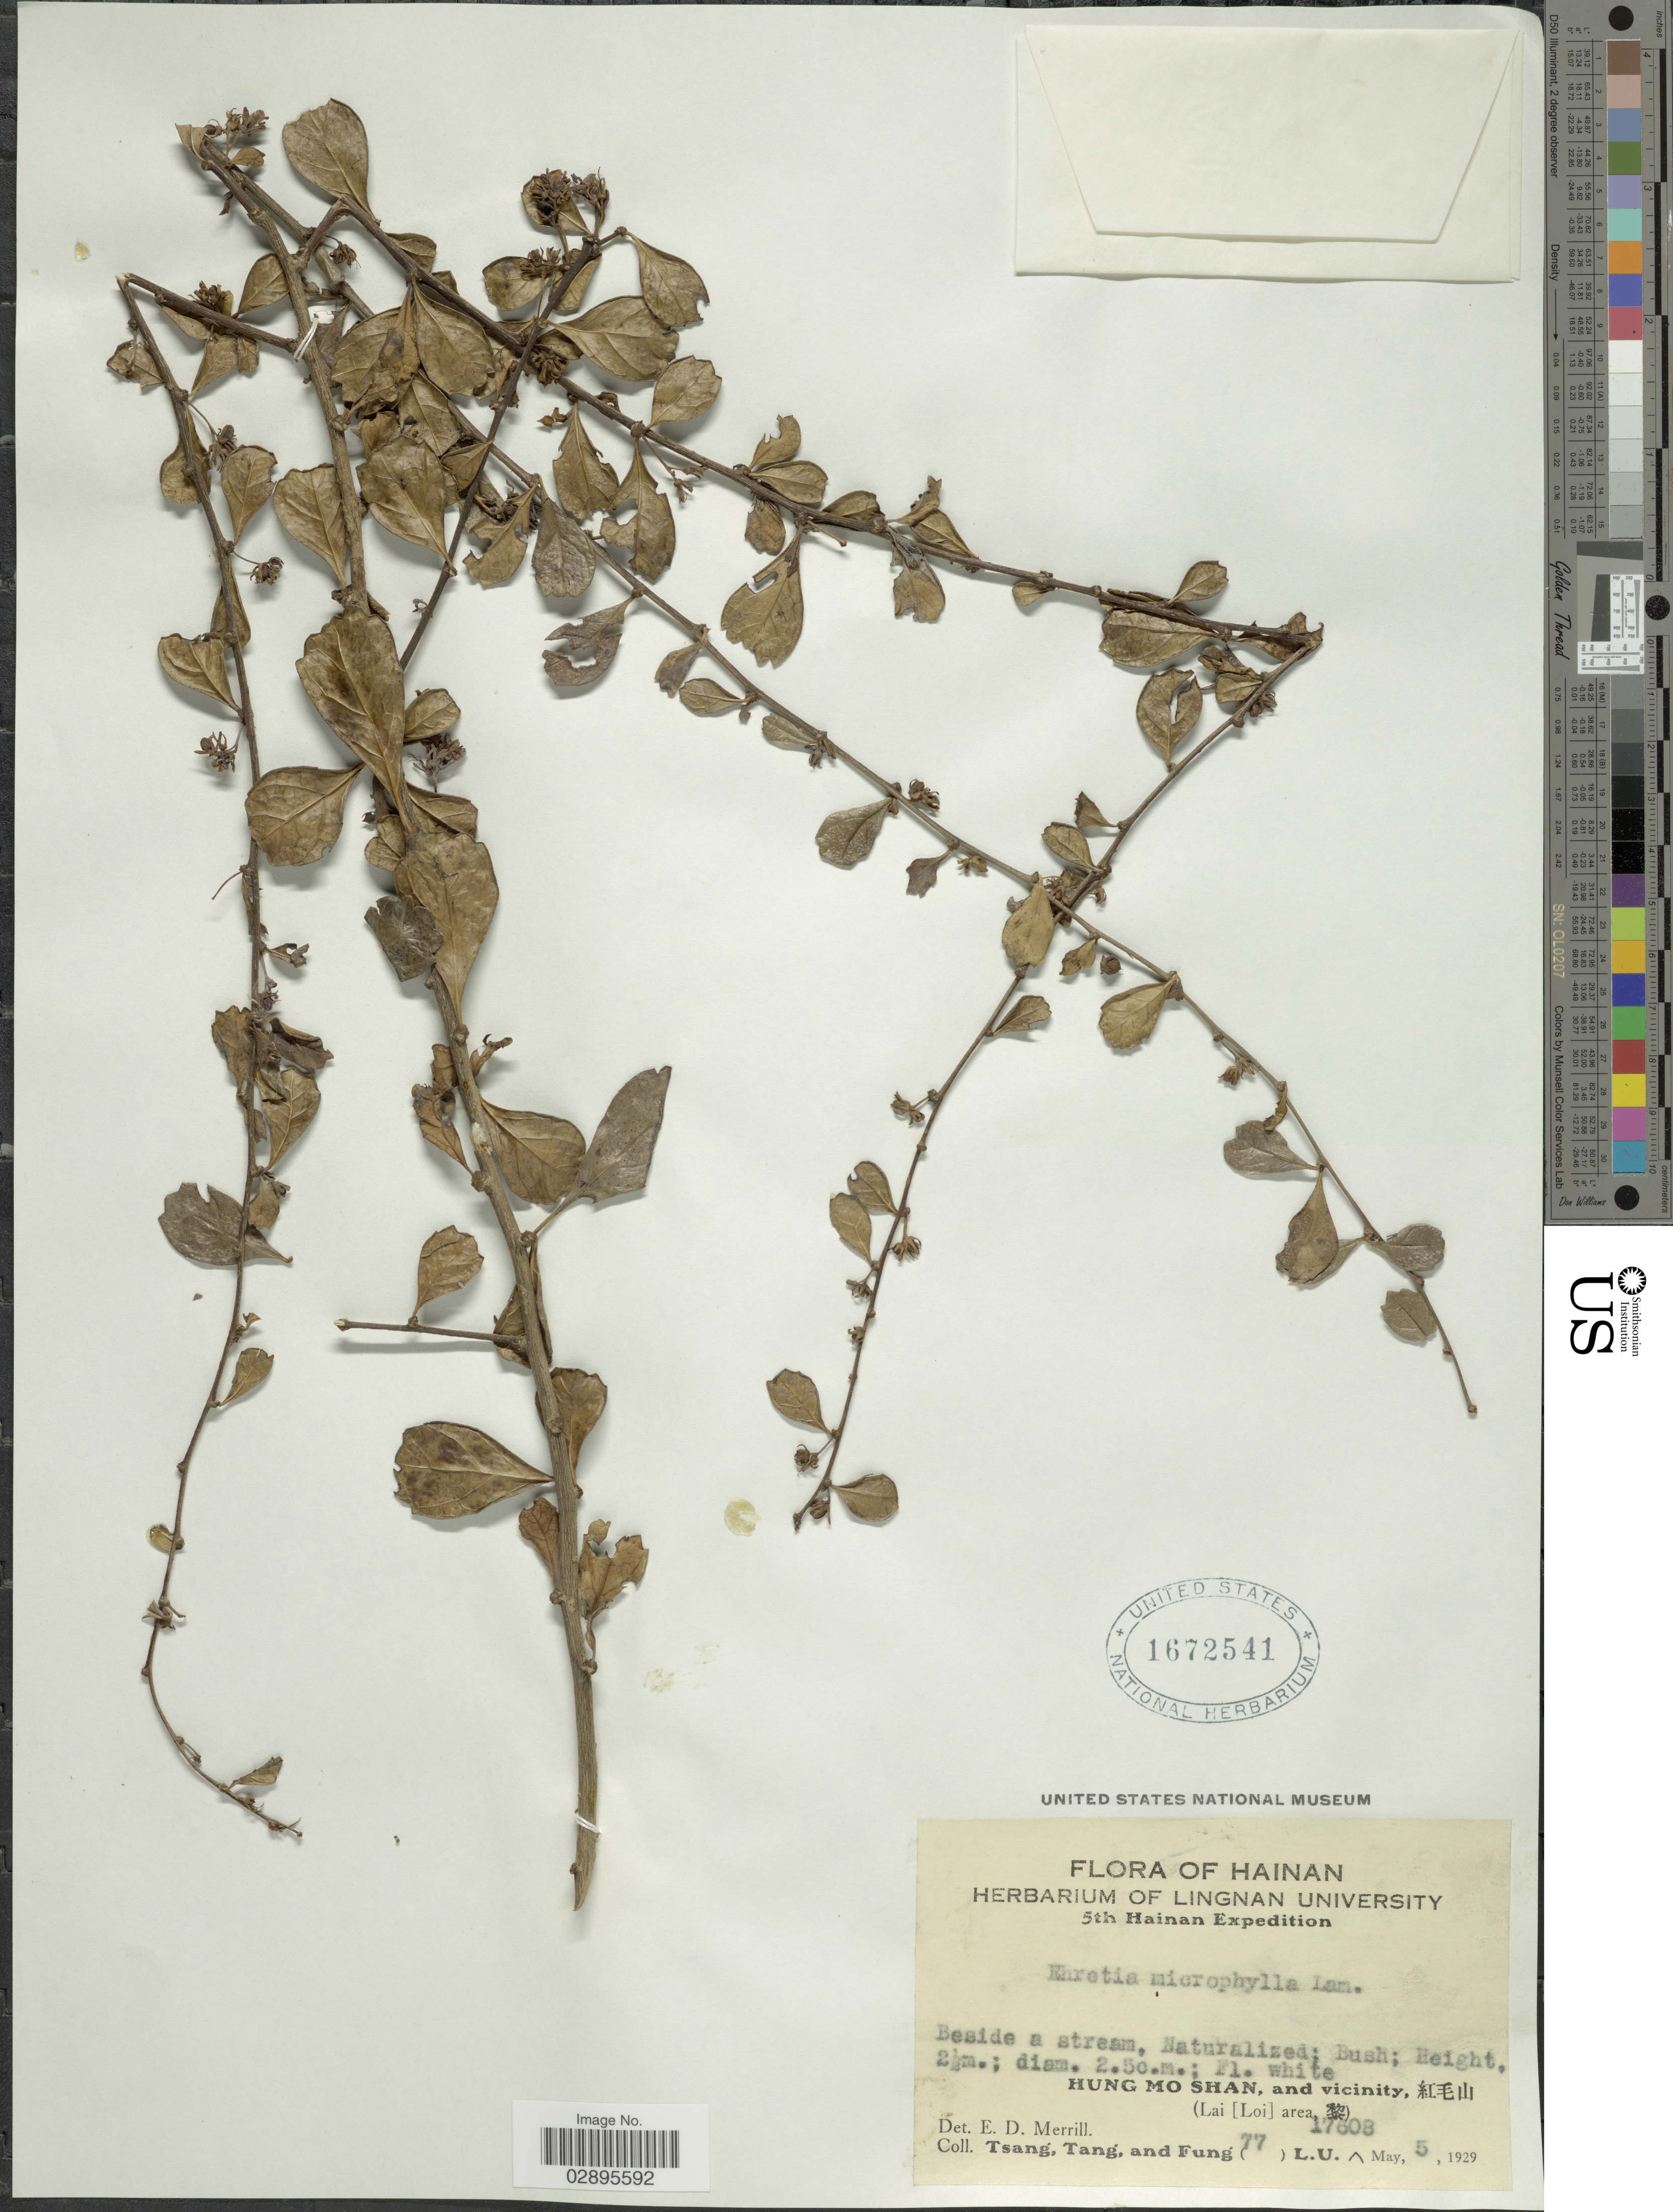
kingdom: Plantae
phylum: Tracheophyta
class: Magnoliopsida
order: Boraginales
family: Ehretiaceae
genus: Ehretia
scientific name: Ehretia microphylla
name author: Lam.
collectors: -- Tsang, -. Tang & Fung, --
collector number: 77/17608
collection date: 1929-05-05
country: China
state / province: Hainan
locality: Hung Mo Shan and vicinity, (Lai (Loi) area).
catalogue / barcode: US 1672541